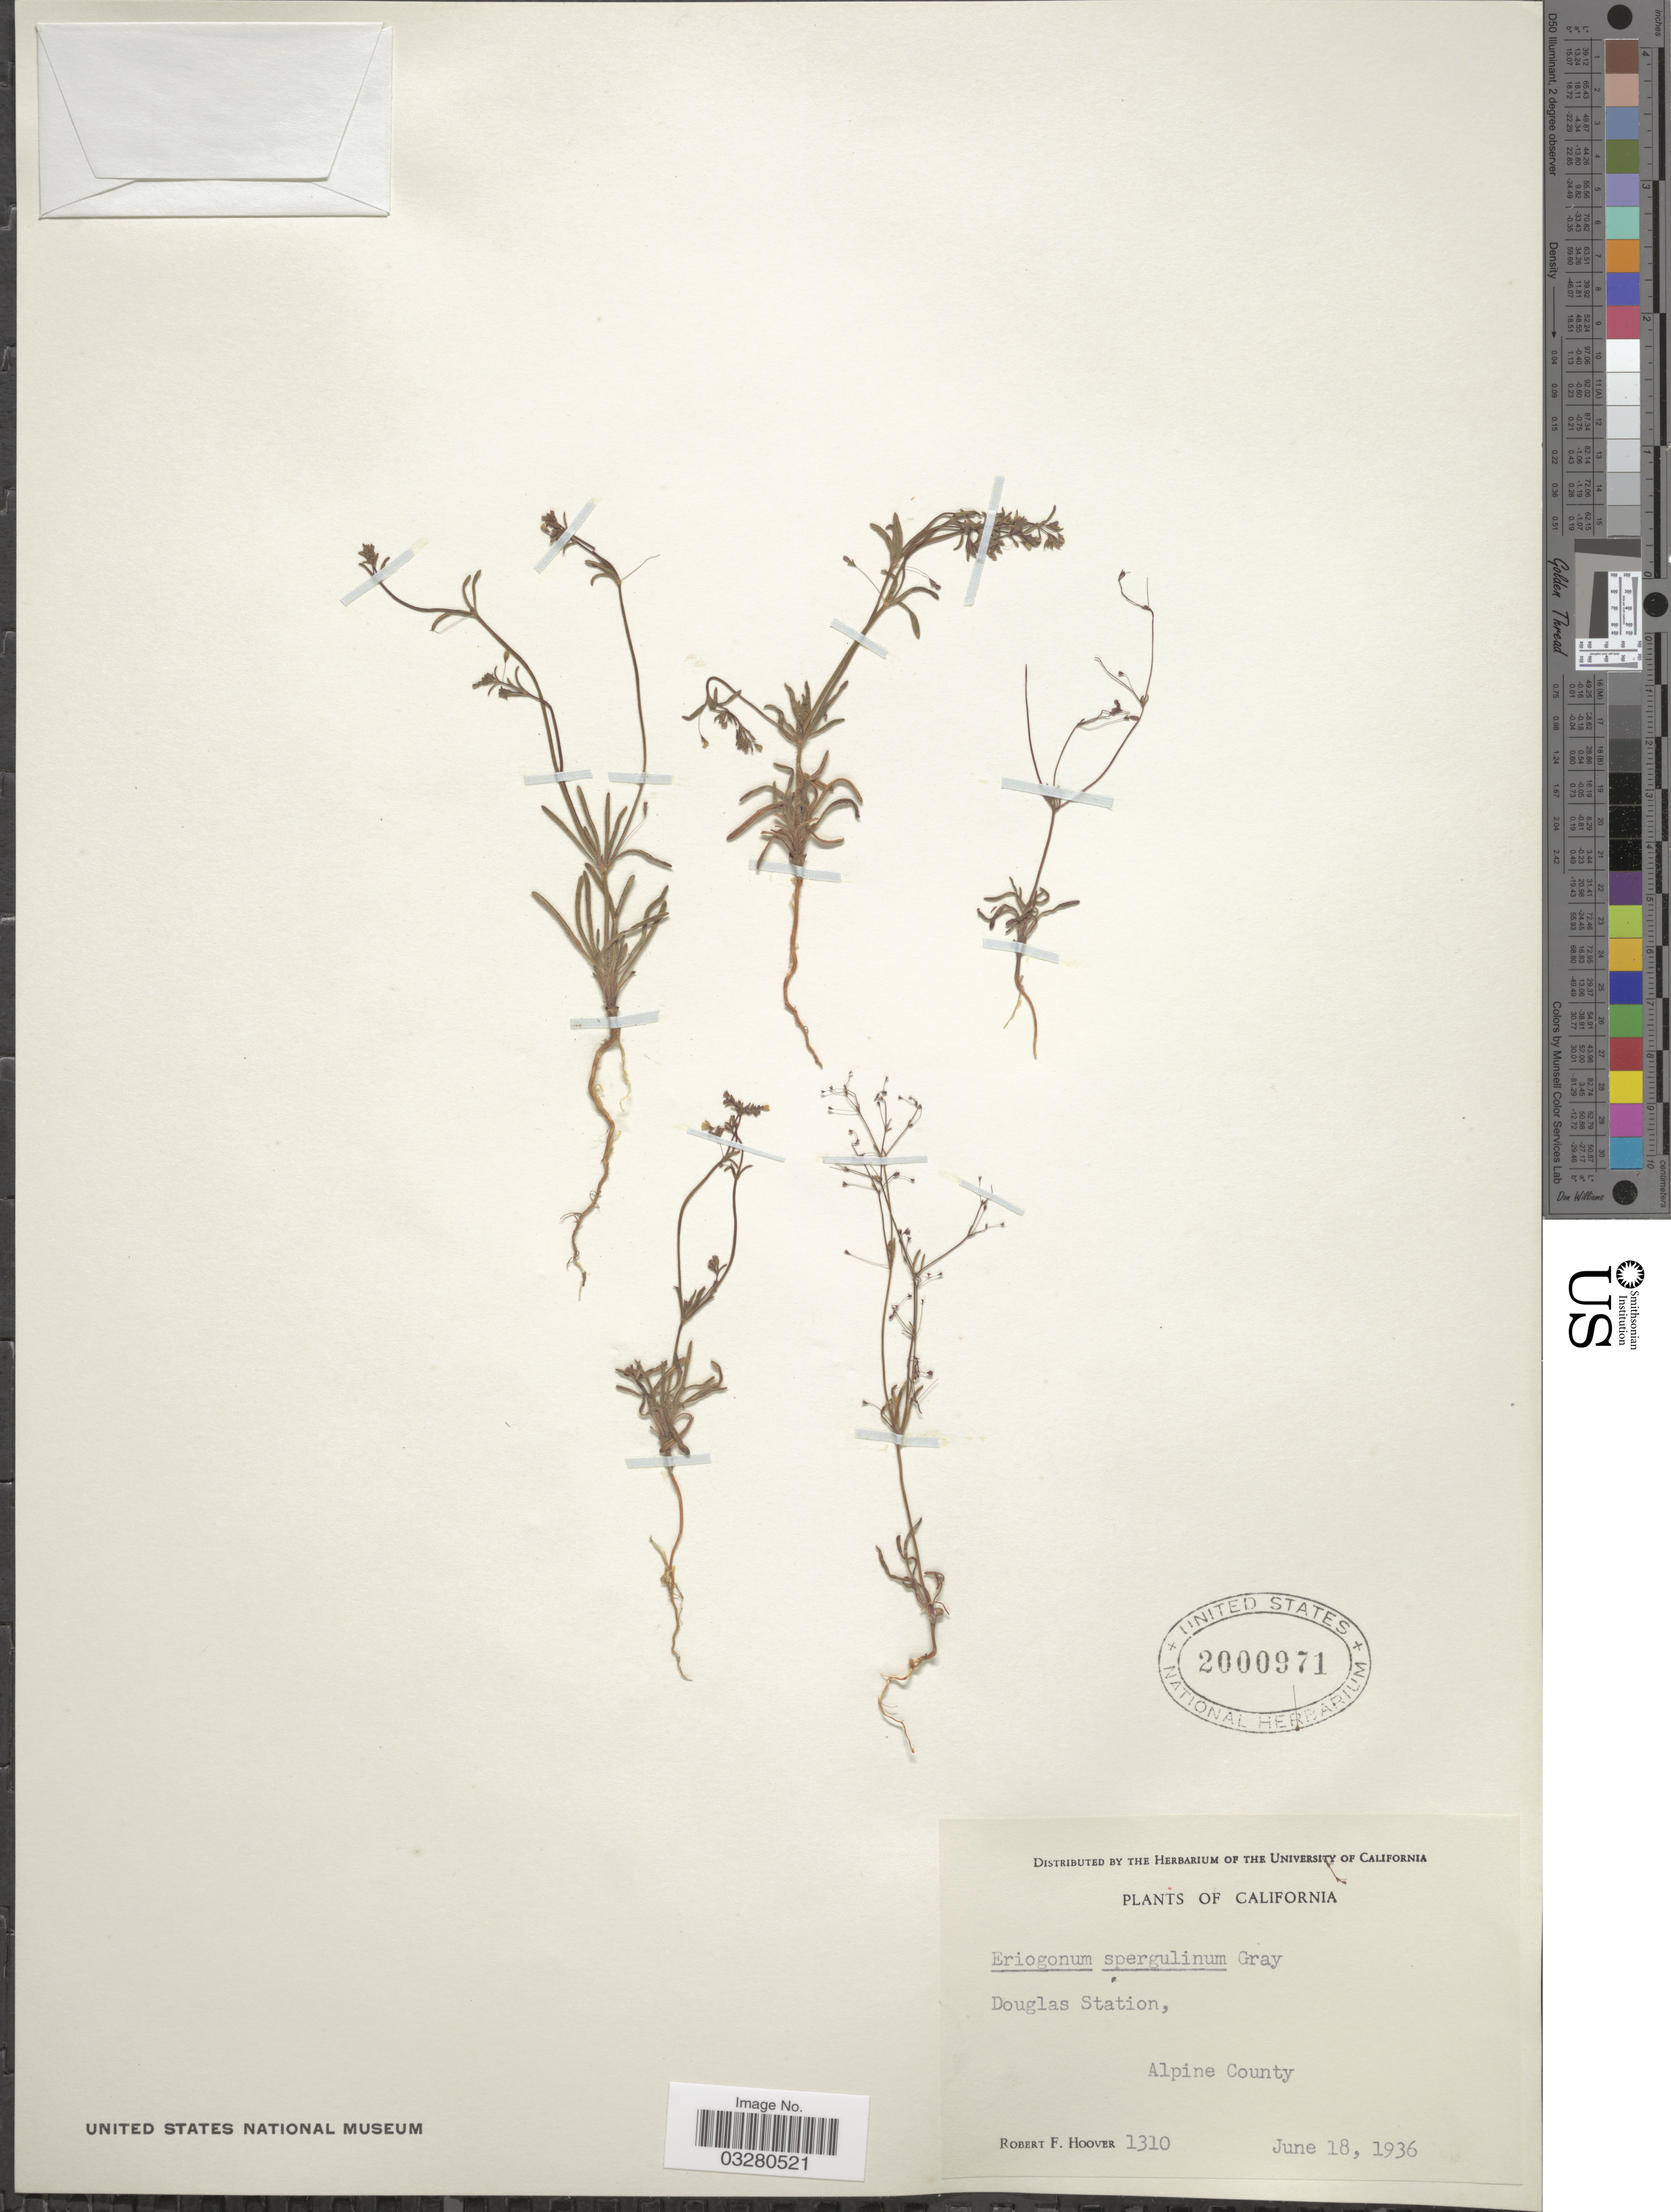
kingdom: Plantae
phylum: Tracheophyta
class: Magnoliopsida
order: Caryophyllales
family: Polygonaceae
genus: Eriogonum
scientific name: Eriogonum spergulinum var. reddingianum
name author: (M.E. Jones) J.T. Howell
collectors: R. F. Hoover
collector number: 1310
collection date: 1936-06-18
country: United States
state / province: California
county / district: Alpine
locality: Douglas Station, Alpine County.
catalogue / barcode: US 2000971